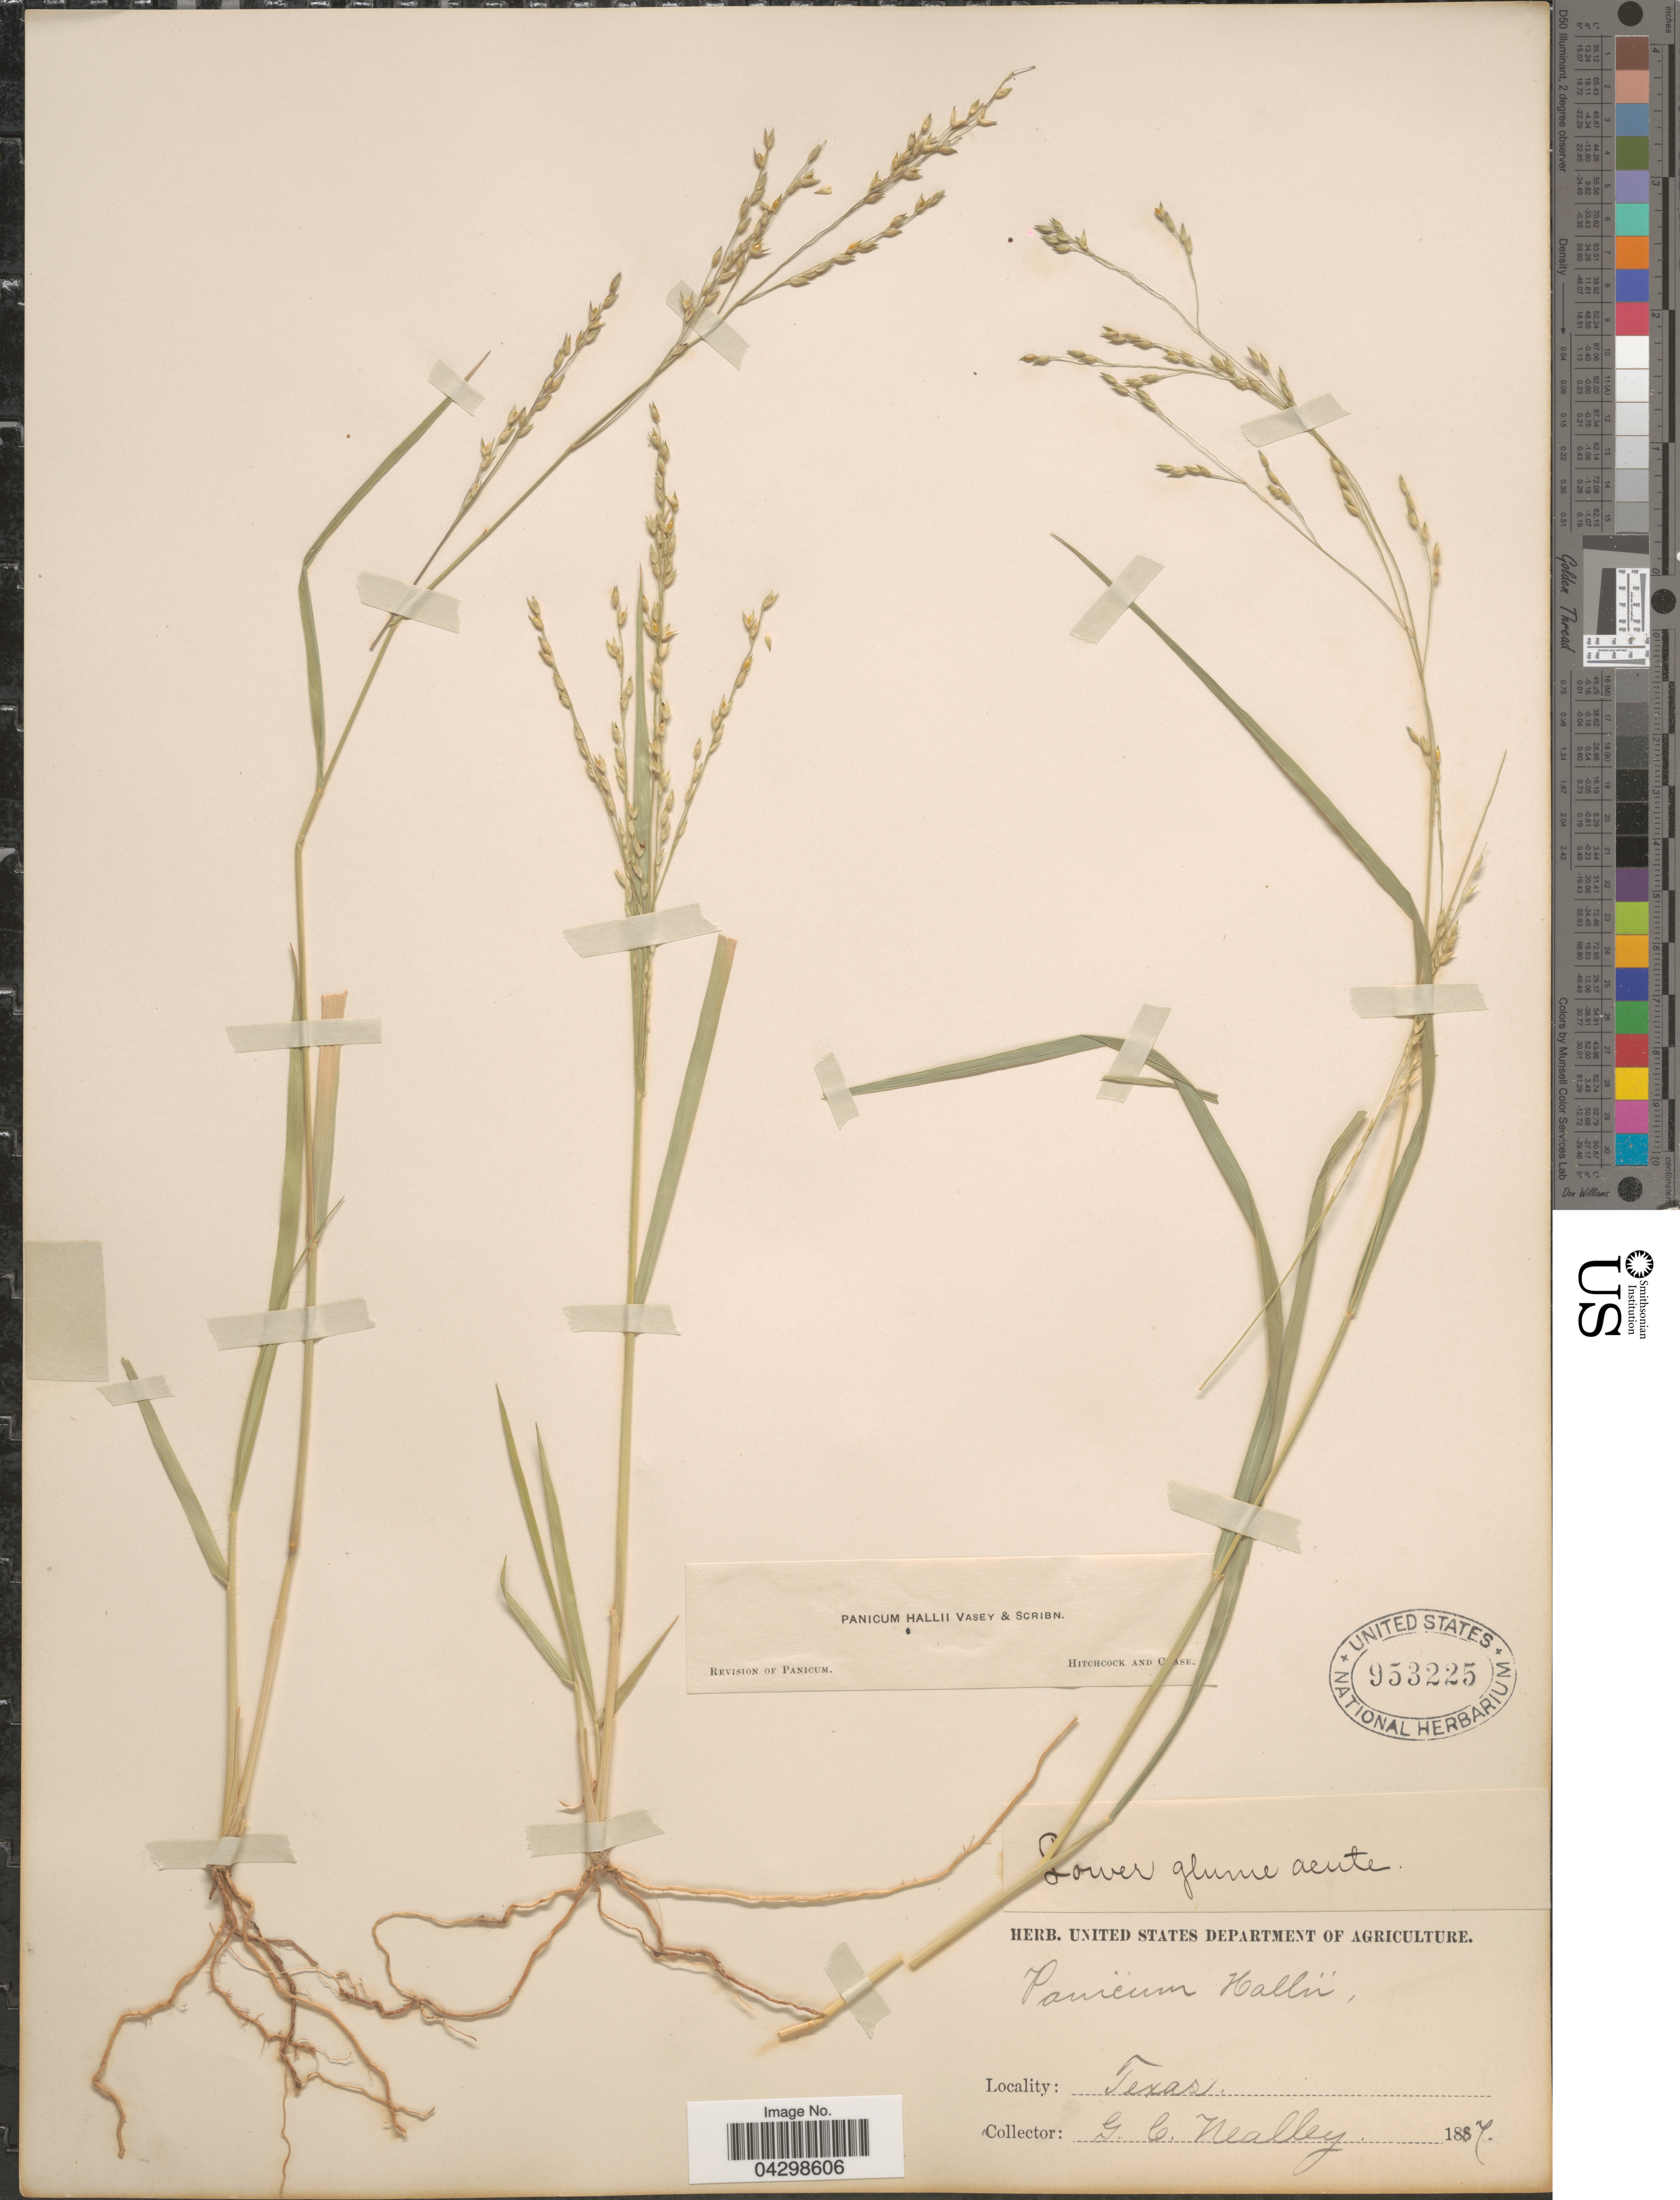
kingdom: Plantae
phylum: Tracheophyta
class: Liliopsida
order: Poales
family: Poaceae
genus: Panicum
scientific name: Panicum hallii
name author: Vasey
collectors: G. C. Nealley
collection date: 1887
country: United States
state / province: Texas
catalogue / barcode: US 953225